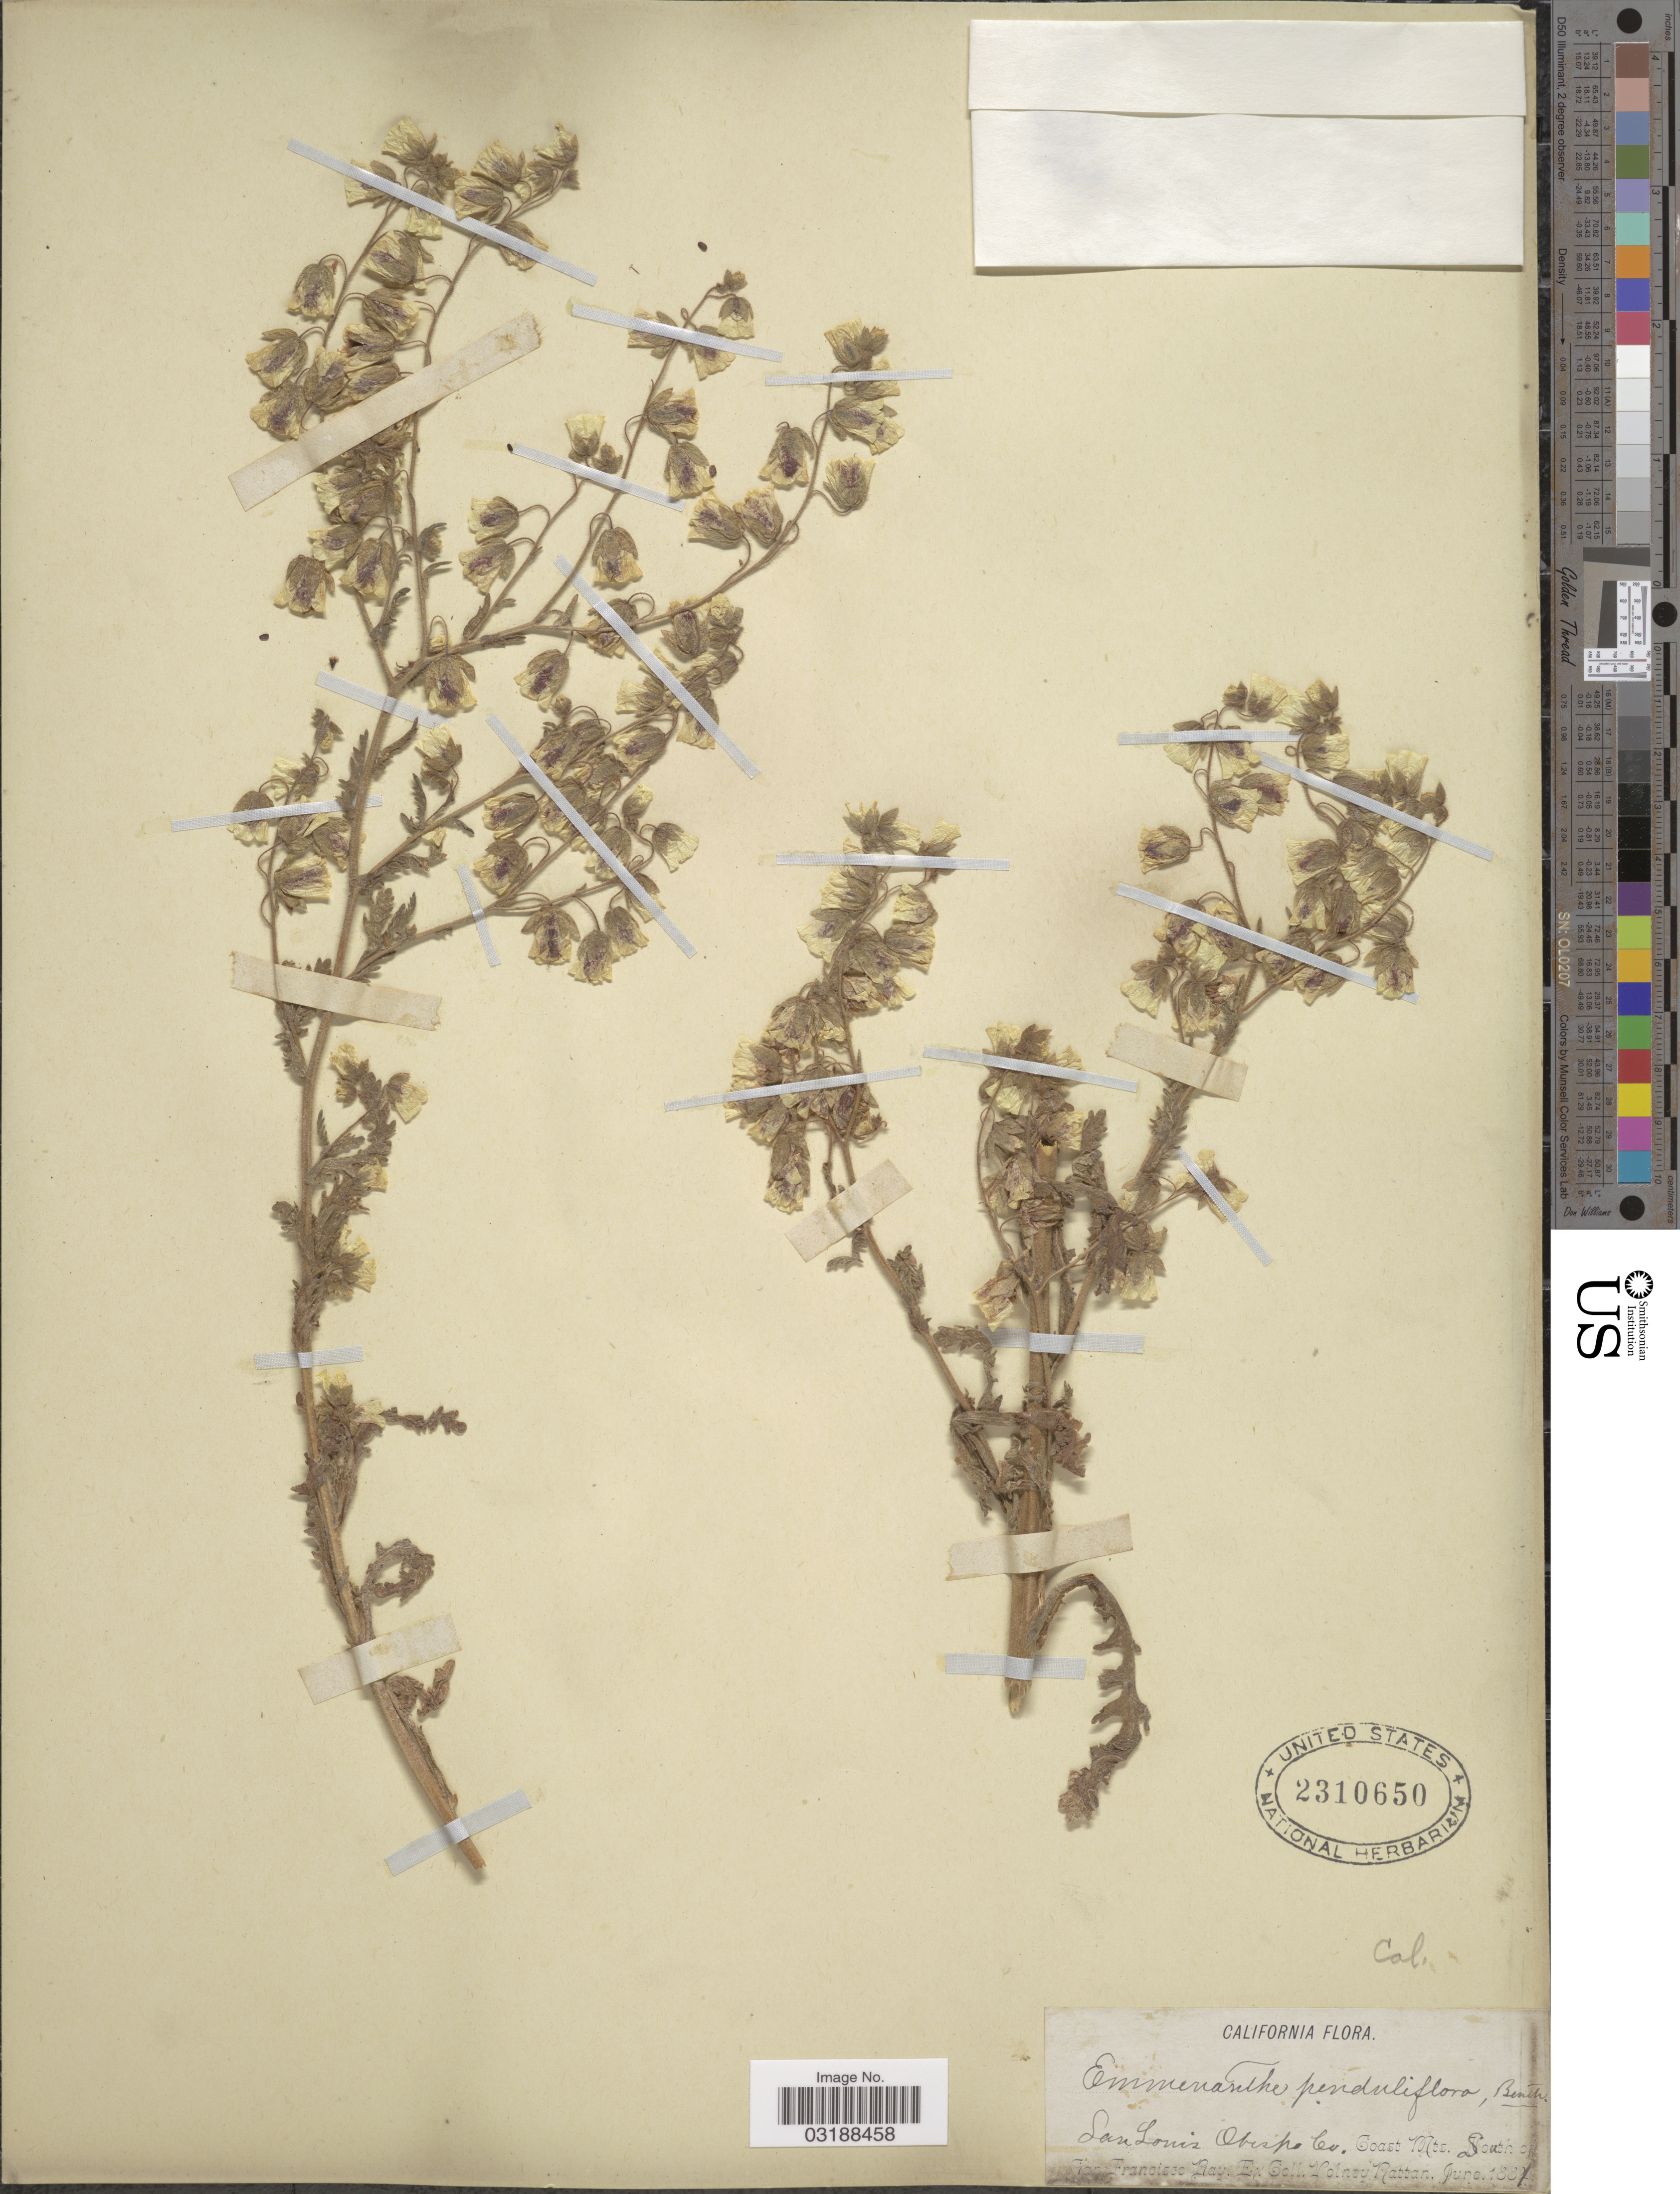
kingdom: Plantae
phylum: Tracheophyta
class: Magnoliopsida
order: Boraginales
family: Hydrophyllaceae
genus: Emmenanthe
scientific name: Emmenanthe penduliflora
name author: Benth.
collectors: V. Rattan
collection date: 1881-06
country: United States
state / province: California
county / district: San Francisco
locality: San Luis Obispo Co. Coast Mts. South of San Francisco Bay.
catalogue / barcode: US 2310650